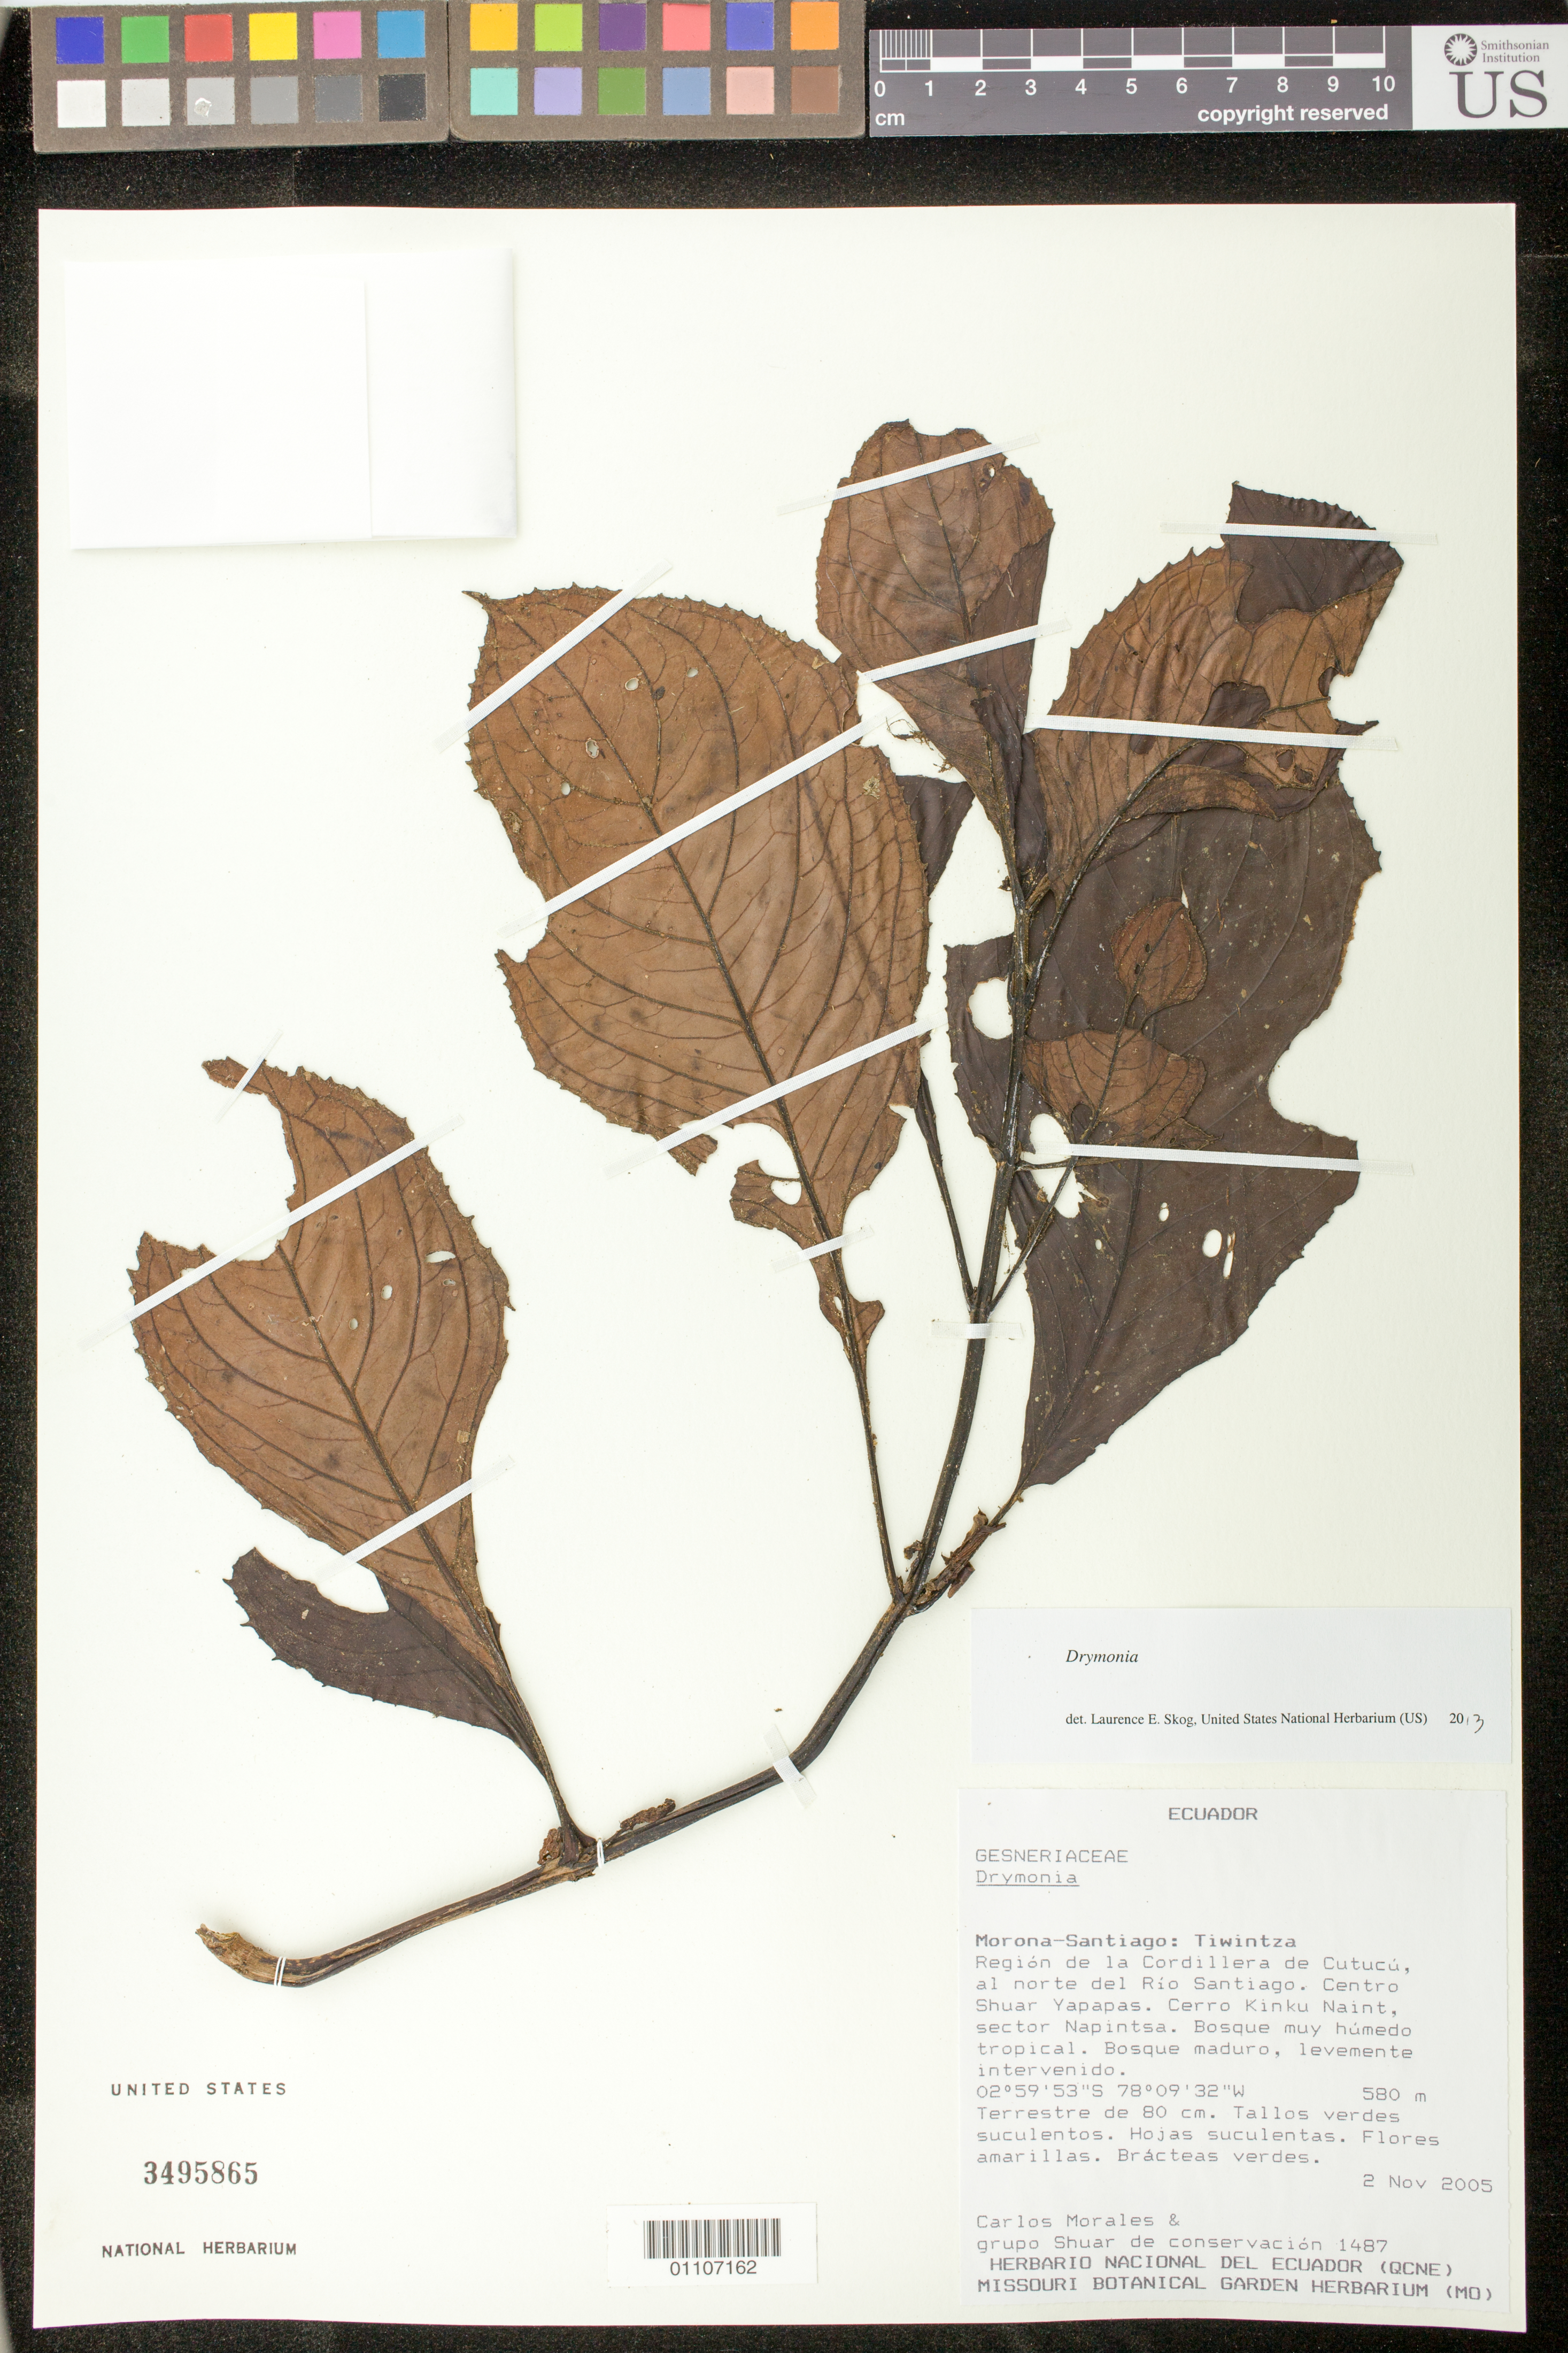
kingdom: Plantae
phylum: Tracheophyta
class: Magnoliopsida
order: Lamiales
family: Gesneriaceae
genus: Drymonia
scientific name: Drymonia sp.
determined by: Skog, Laurence E.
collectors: C. Morales & Grupo Shuar de conservación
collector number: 1487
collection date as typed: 02 Nov 2005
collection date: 2005-11-02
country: Ecuador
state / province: Morona-Santiago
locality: Morona-Santiago: Tiwintza. Región de la Cordillera de Cutucu, al norte del Río Santiago. Centro Shuar Yapapas. Cerro Kinku Naint, sector Napintsa.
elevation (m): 580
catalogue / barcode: US 3495865